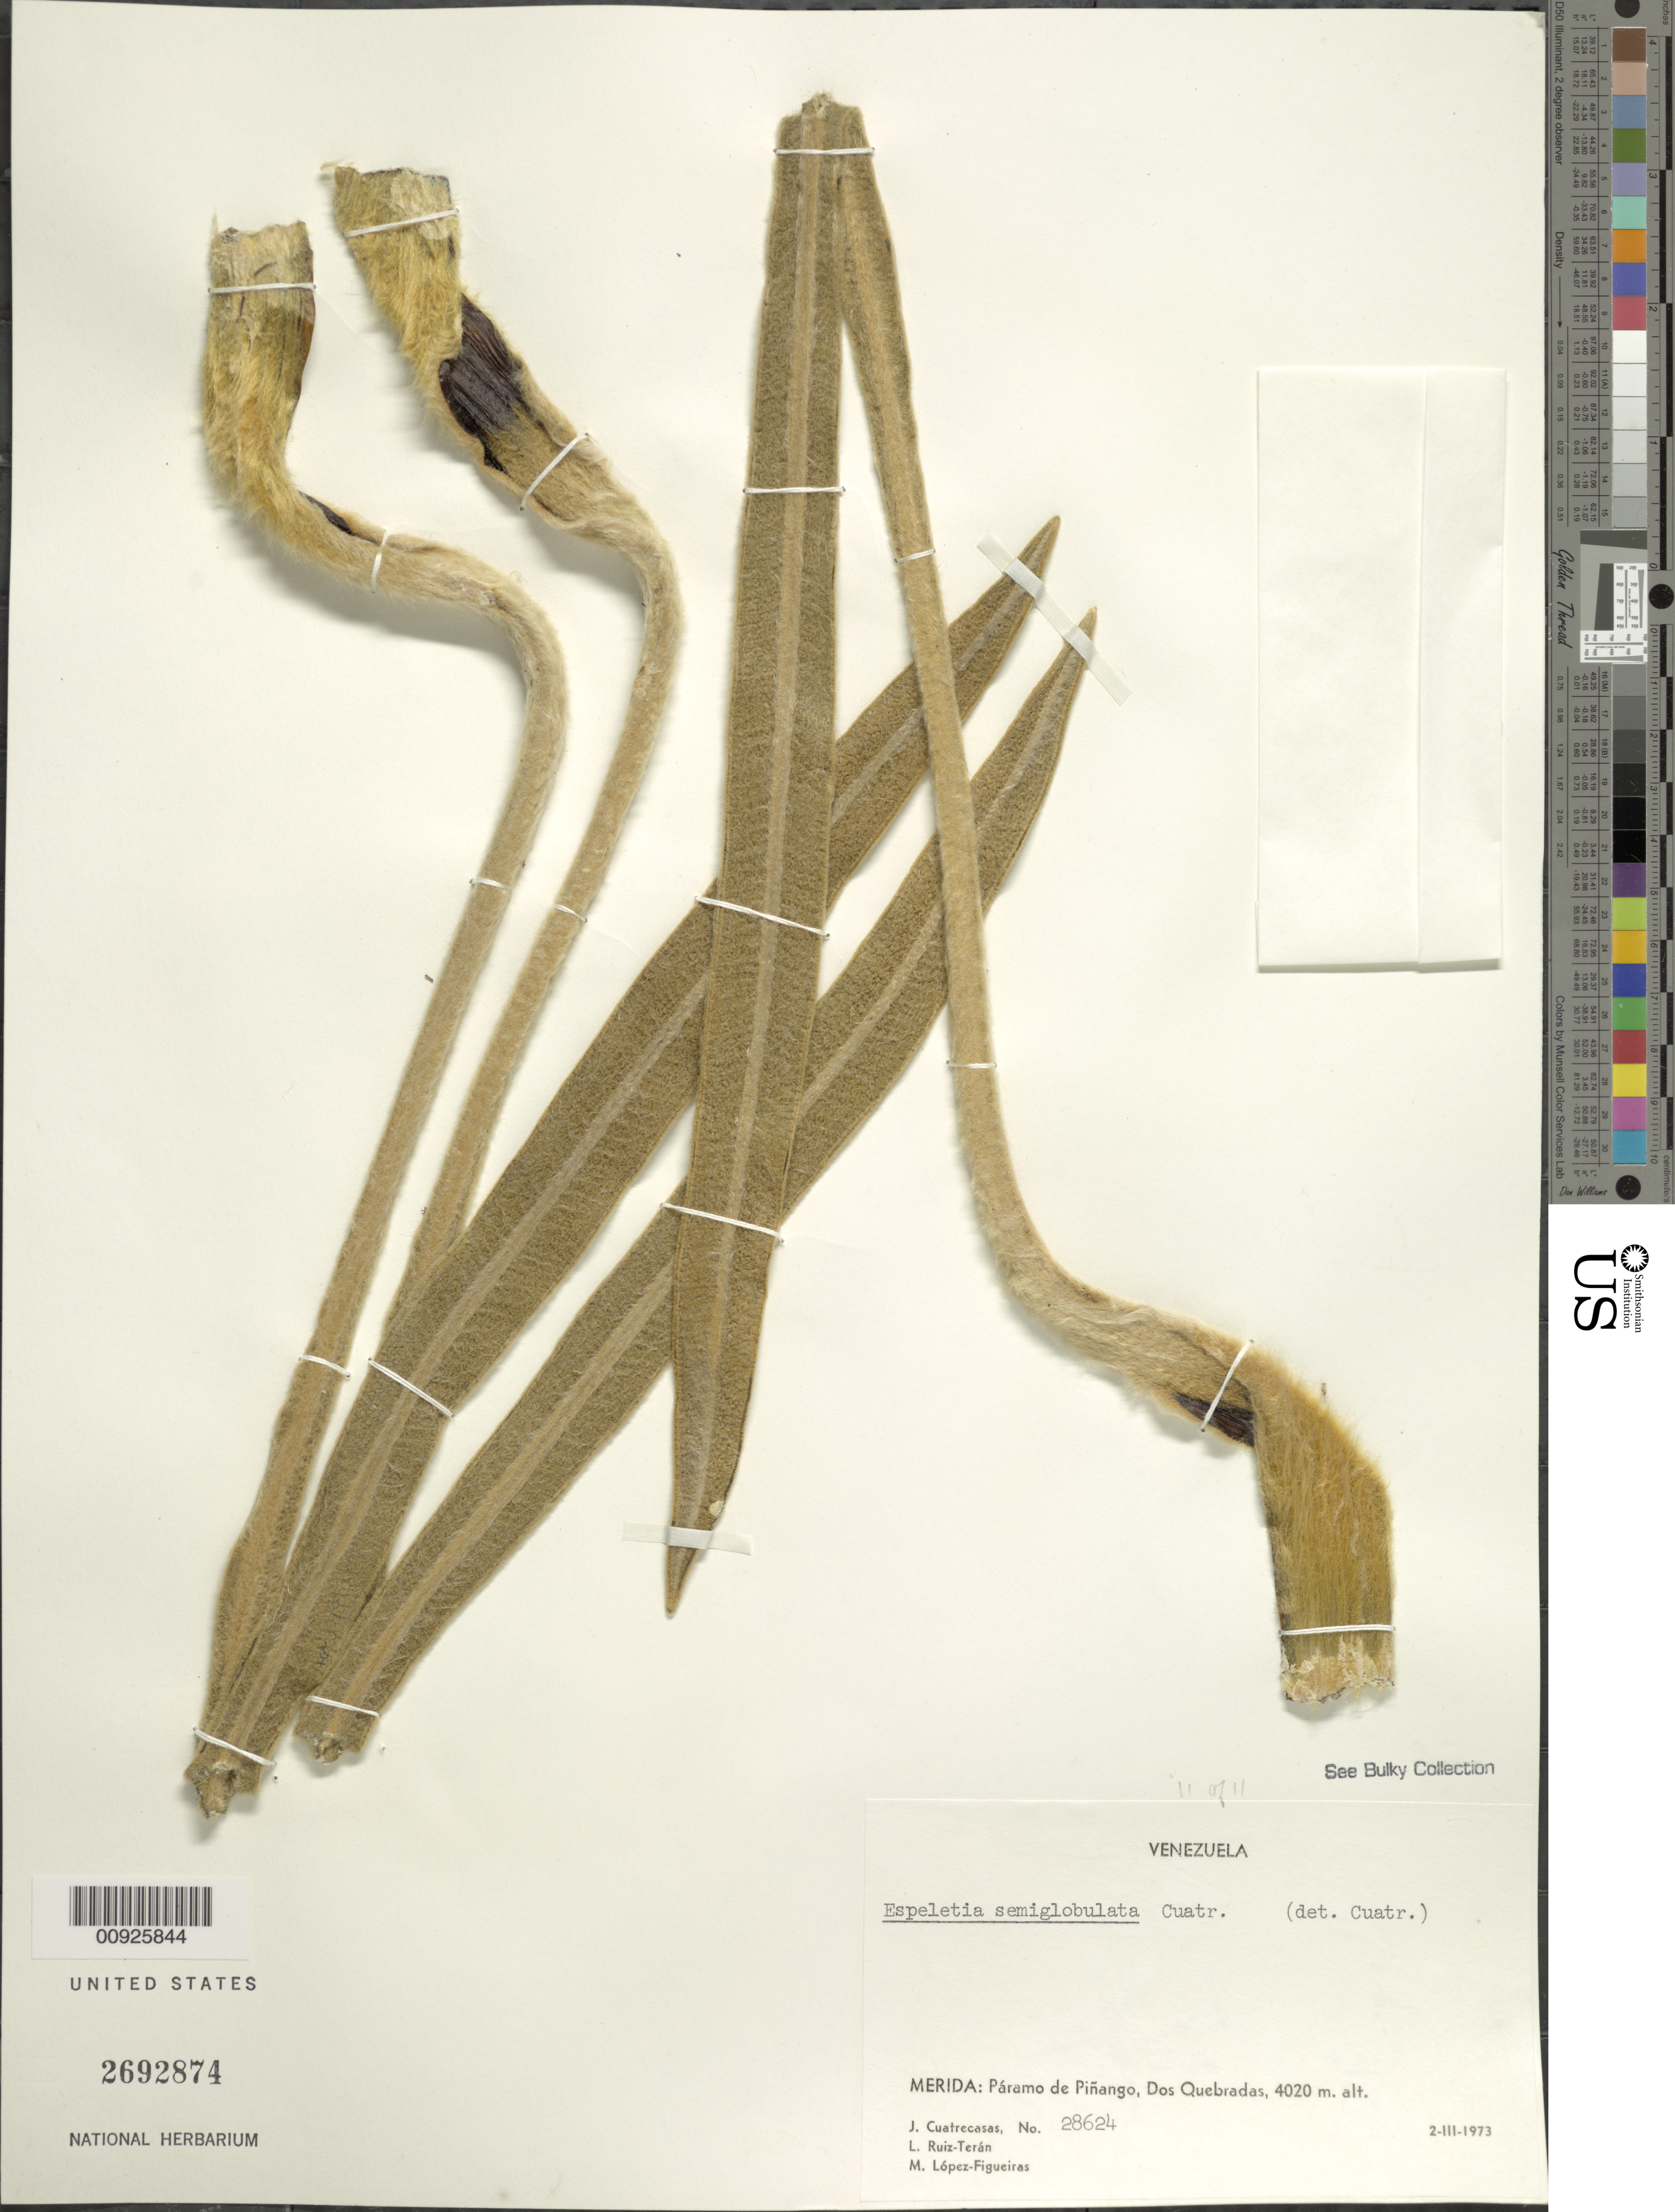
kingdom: Plantae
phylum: Tracheophyta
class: Magnoliopsida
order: Asterales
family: Asteraceae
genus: Espeletia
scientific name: Espeletia semiglobulata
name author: Cuatrec.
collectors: J. Cuatrecasas, L. E. Ruíz-Terán & M. López Figueiras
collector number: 28624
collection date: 1973-03-02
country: Venezuela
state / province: Mérida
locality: P. de Piñango. Páramo de Piñango, Dos Quebradas.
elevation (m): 4020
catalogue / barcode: US 2692874